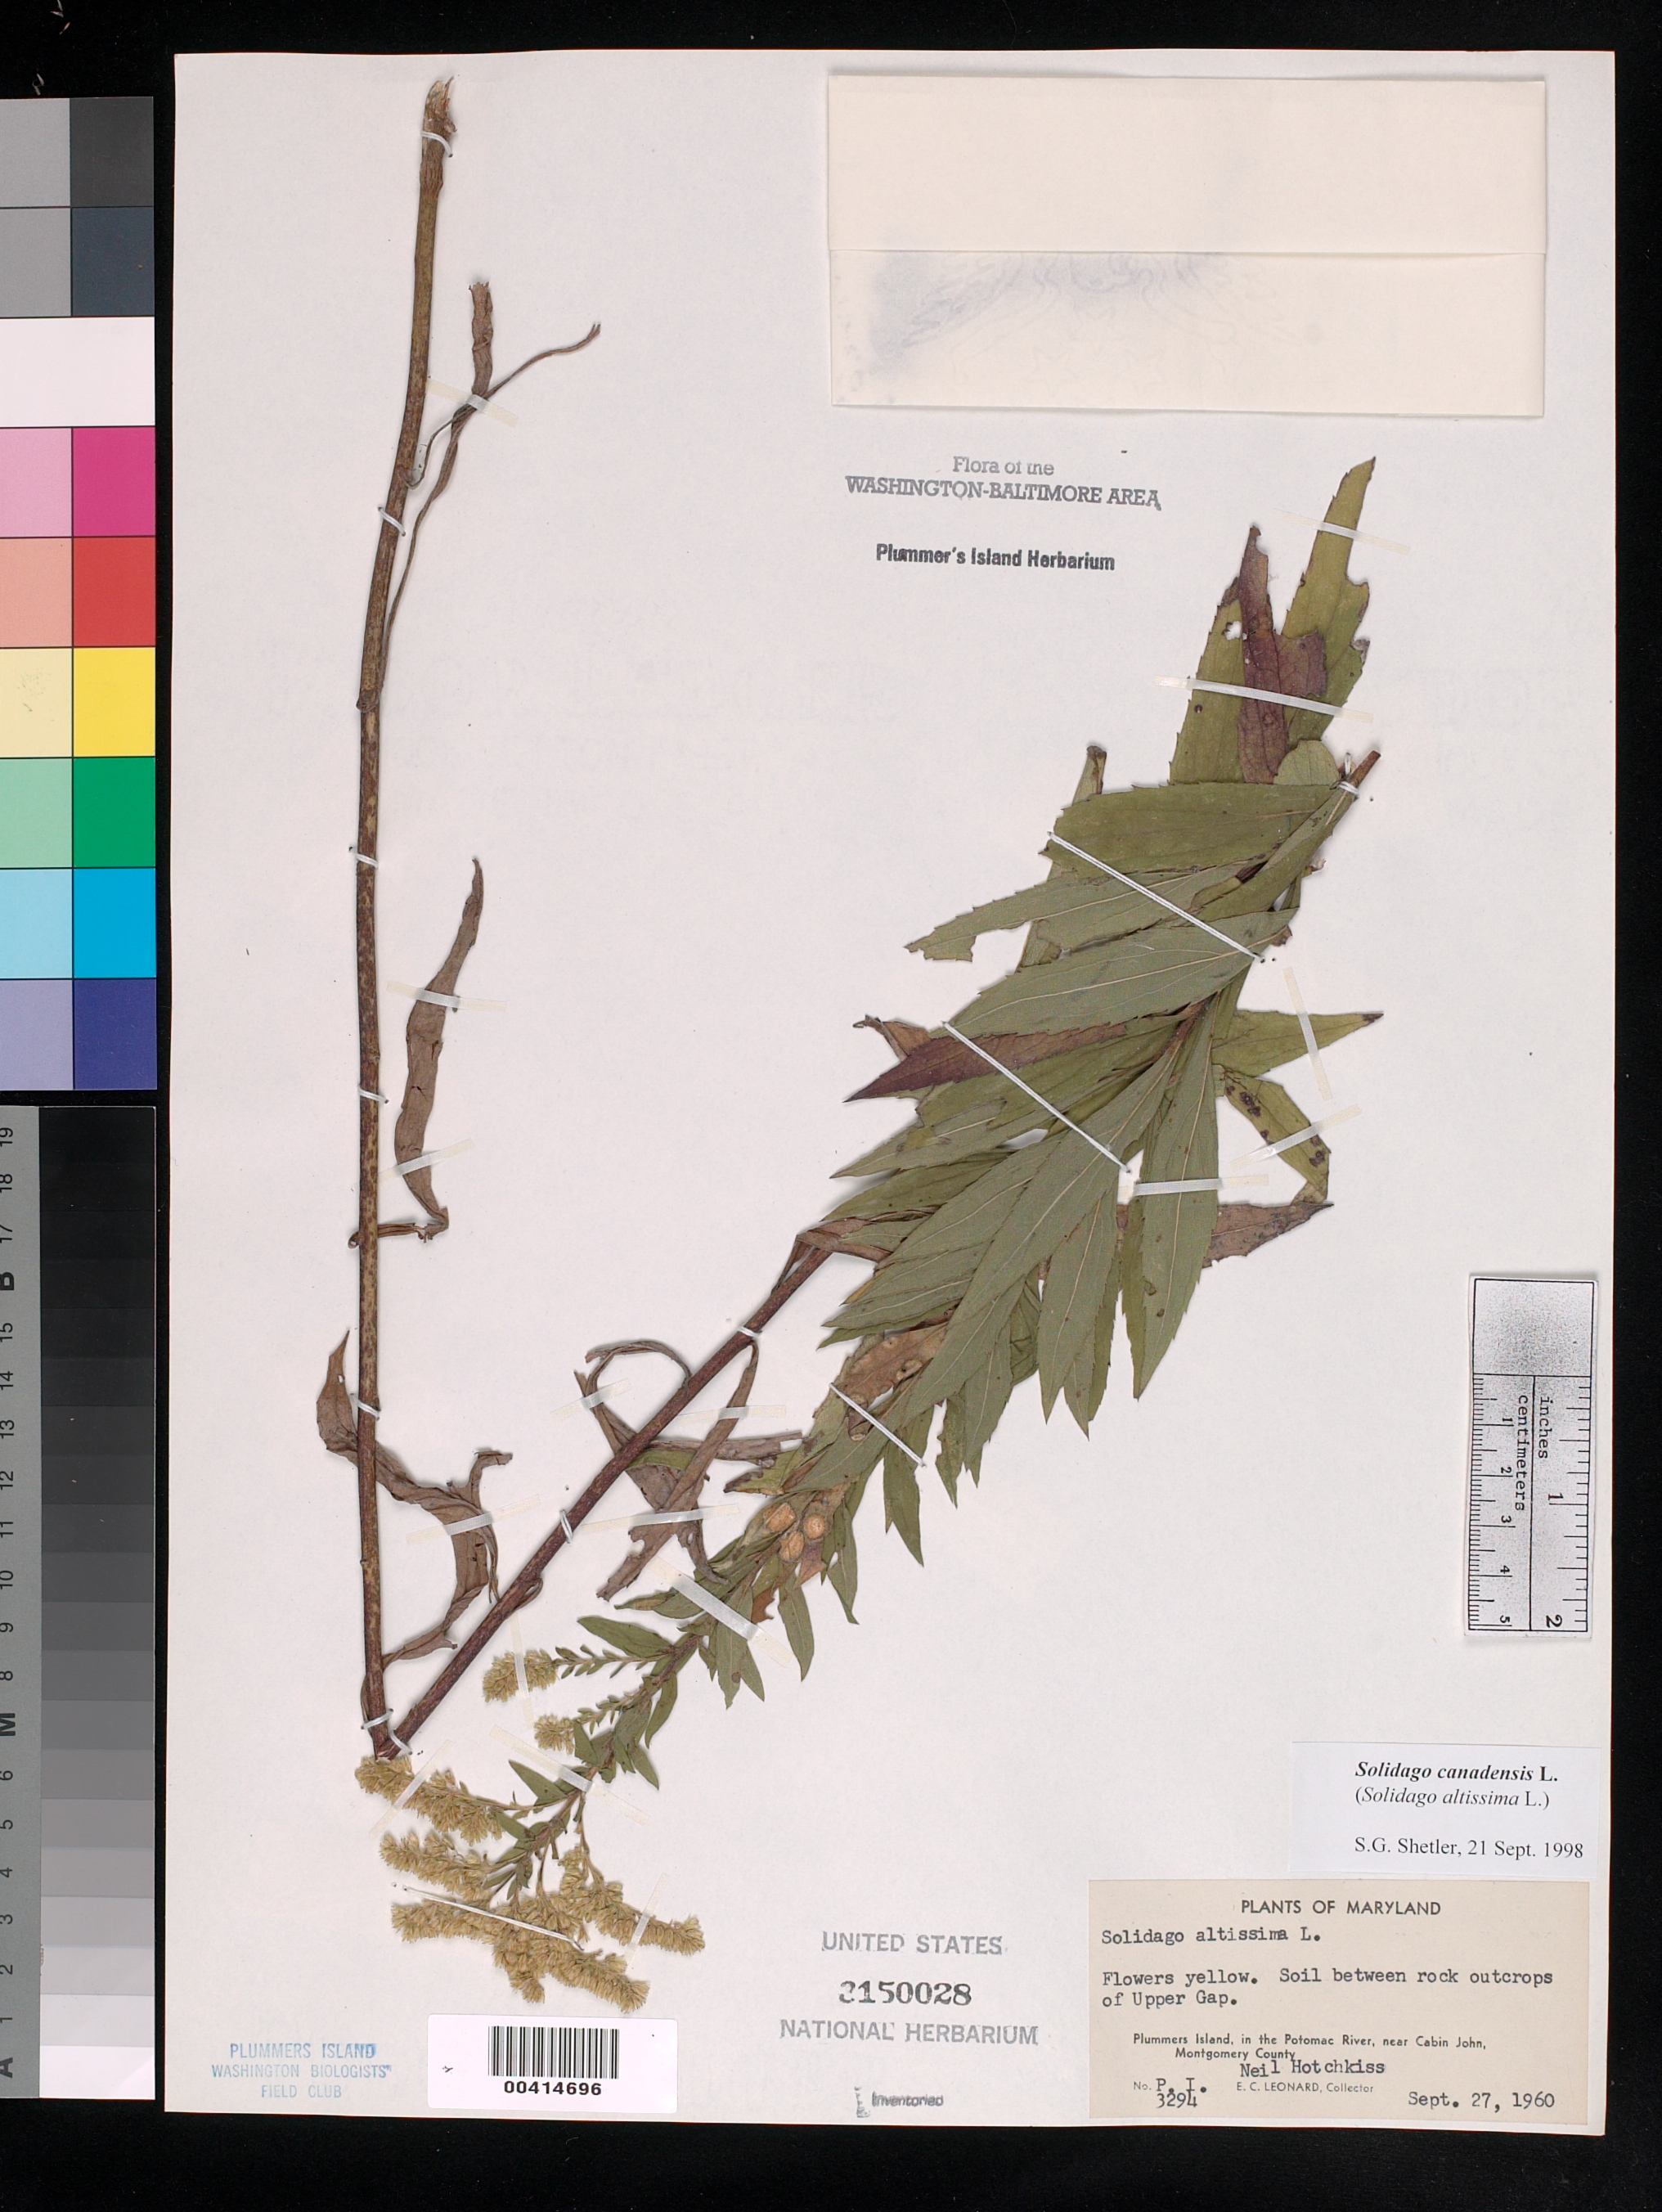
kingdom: Plantae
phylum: Tracheophyta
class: Magnoliopsida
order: Asterales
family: Asteraceae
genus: Solidago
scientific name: Solidago canadensis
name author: L.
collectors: E. C. Leonard & N. Hotchkiss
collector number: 3294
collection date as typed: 27 Sep 1960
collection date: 1960-09-27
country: United States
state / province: Maryland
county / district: Montgomery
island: Plummers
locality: Plummer's Island; Upper Gap Plummers Island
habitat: Soil between rock outcrops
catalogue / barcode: US 3150028